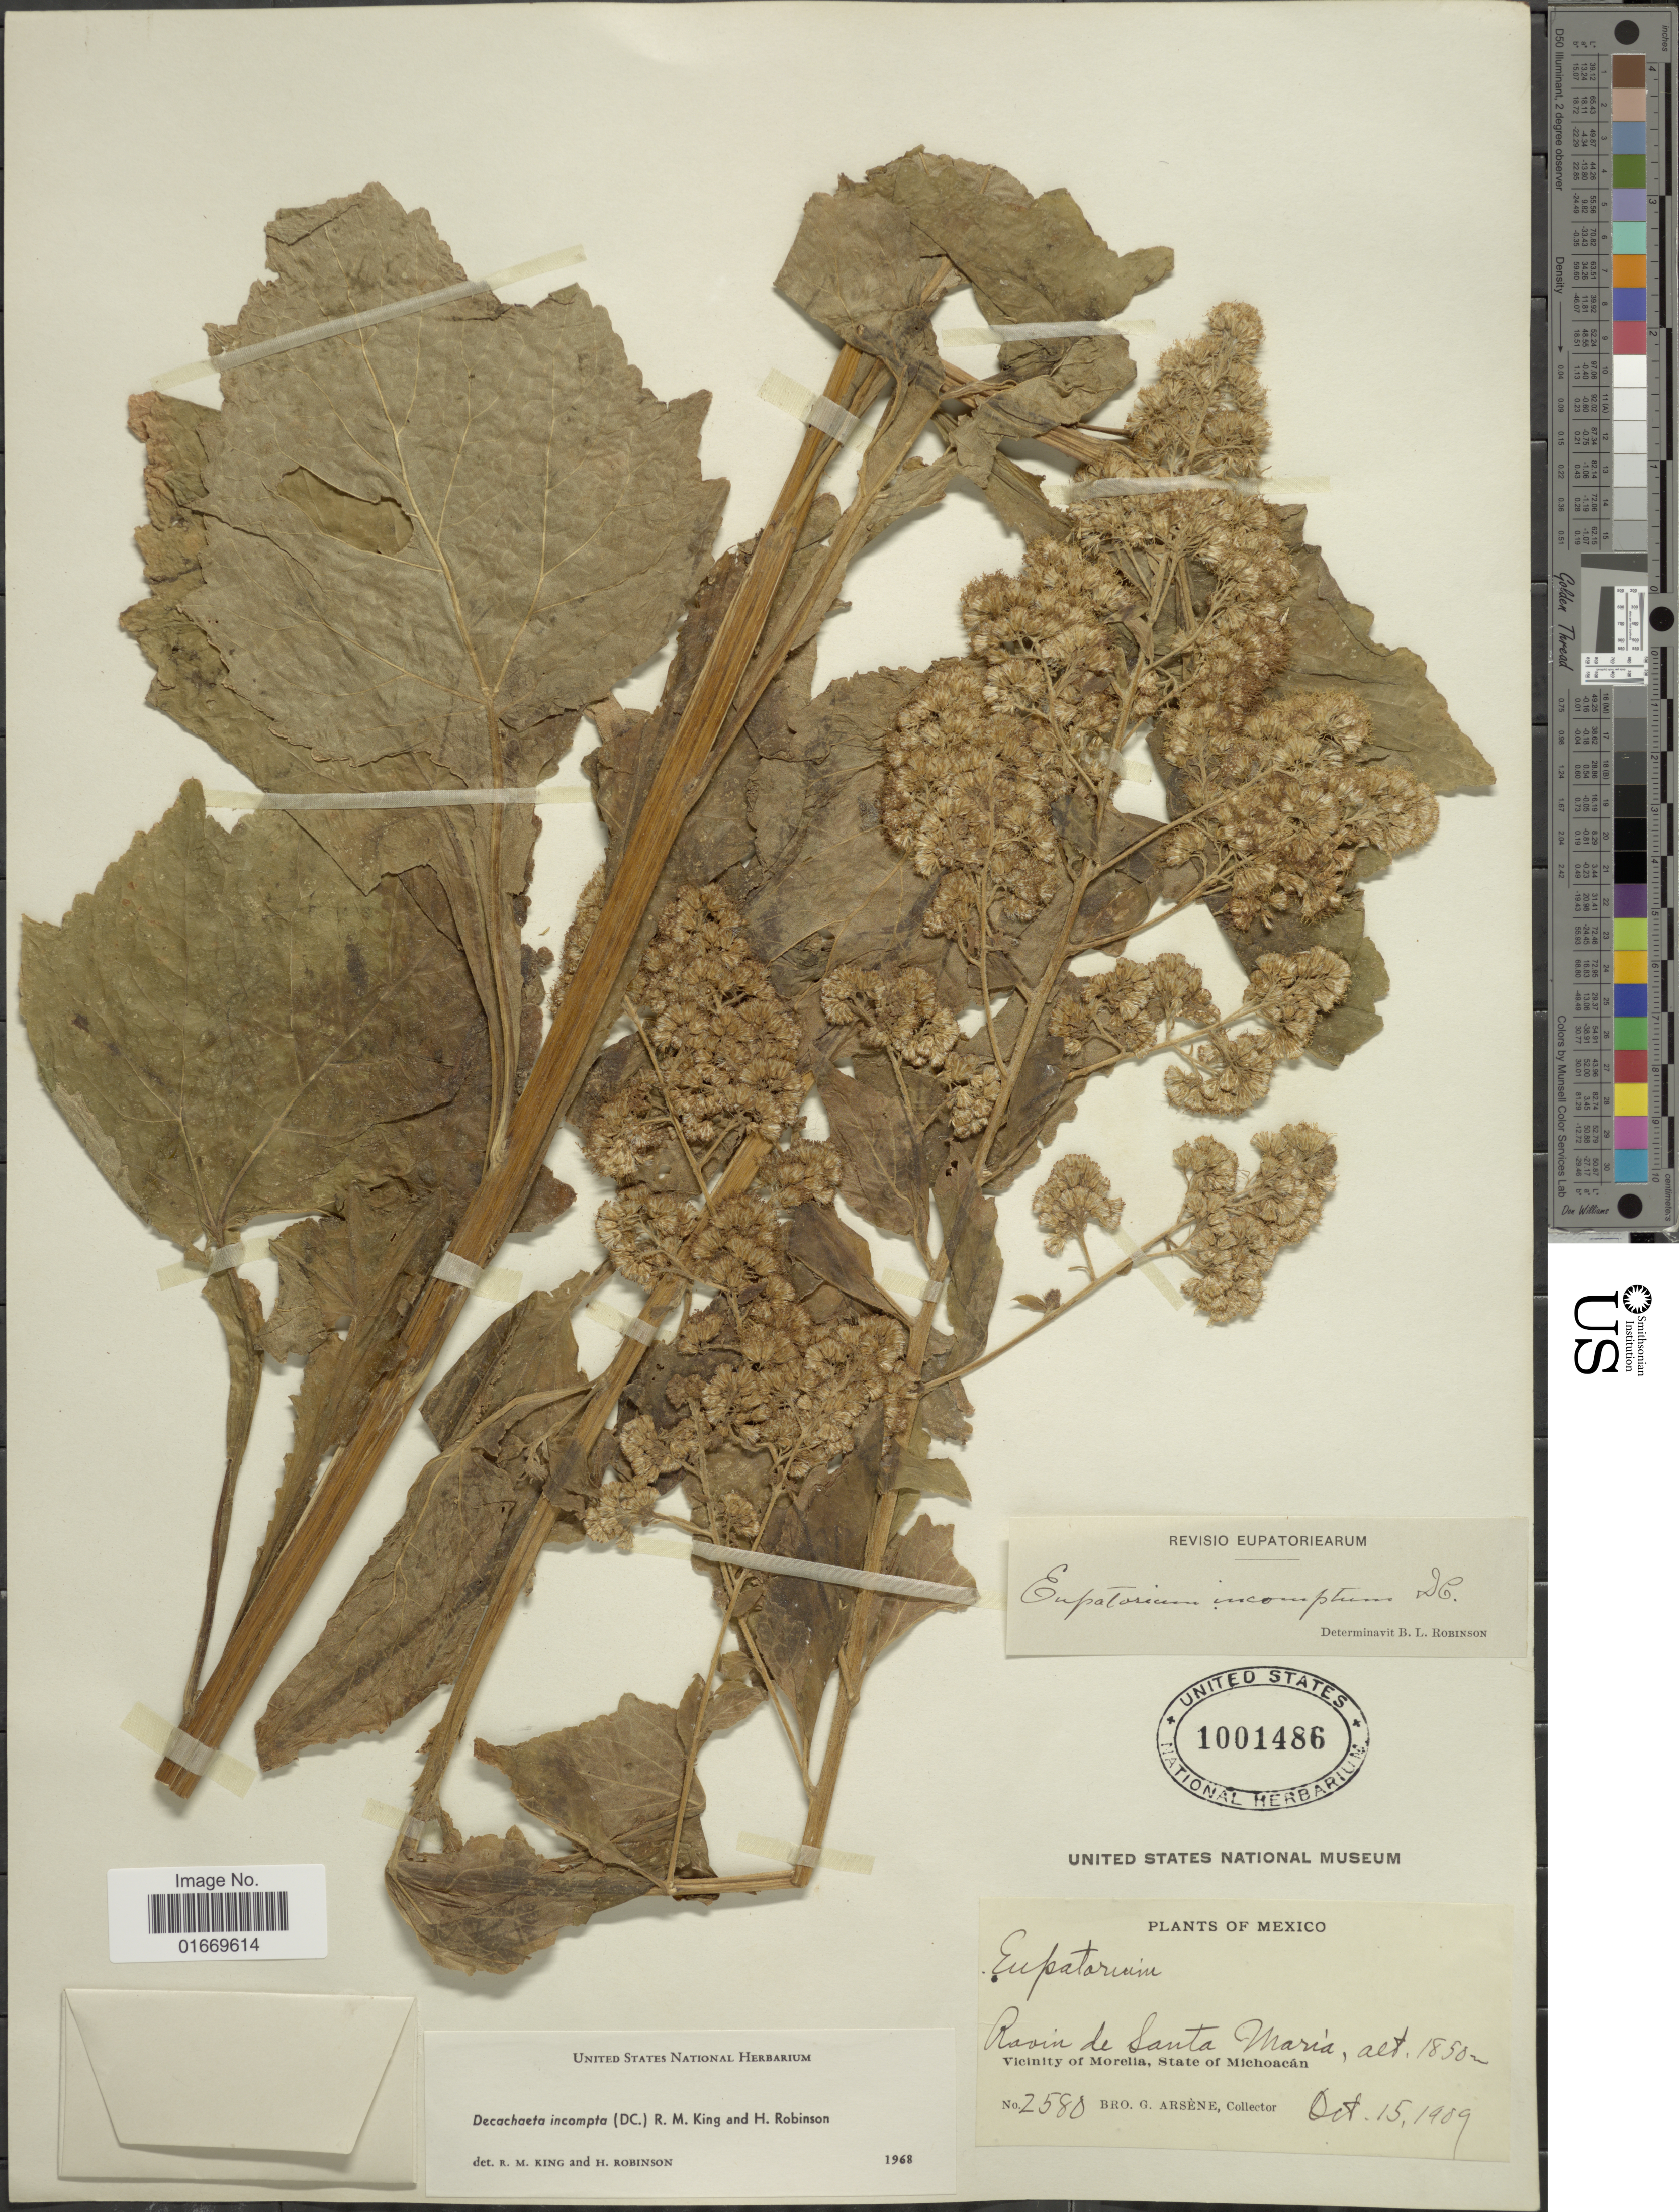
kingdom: Plantae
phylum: Tracheophyta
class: Magnoliopsida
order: Asterales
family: Asteraceae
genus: Decachaeta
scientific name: Decachaeta incompta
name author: (DC.) R.M. King & H. Rob.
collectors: Bro. G. Arsène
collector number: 2580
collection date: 1909-10-15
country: Mexico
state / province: Michoacán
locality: Vers Ravine de Santa Maria, Vicinity of Morella, State of Michoacán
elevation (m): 1850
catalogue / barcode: US 1001486